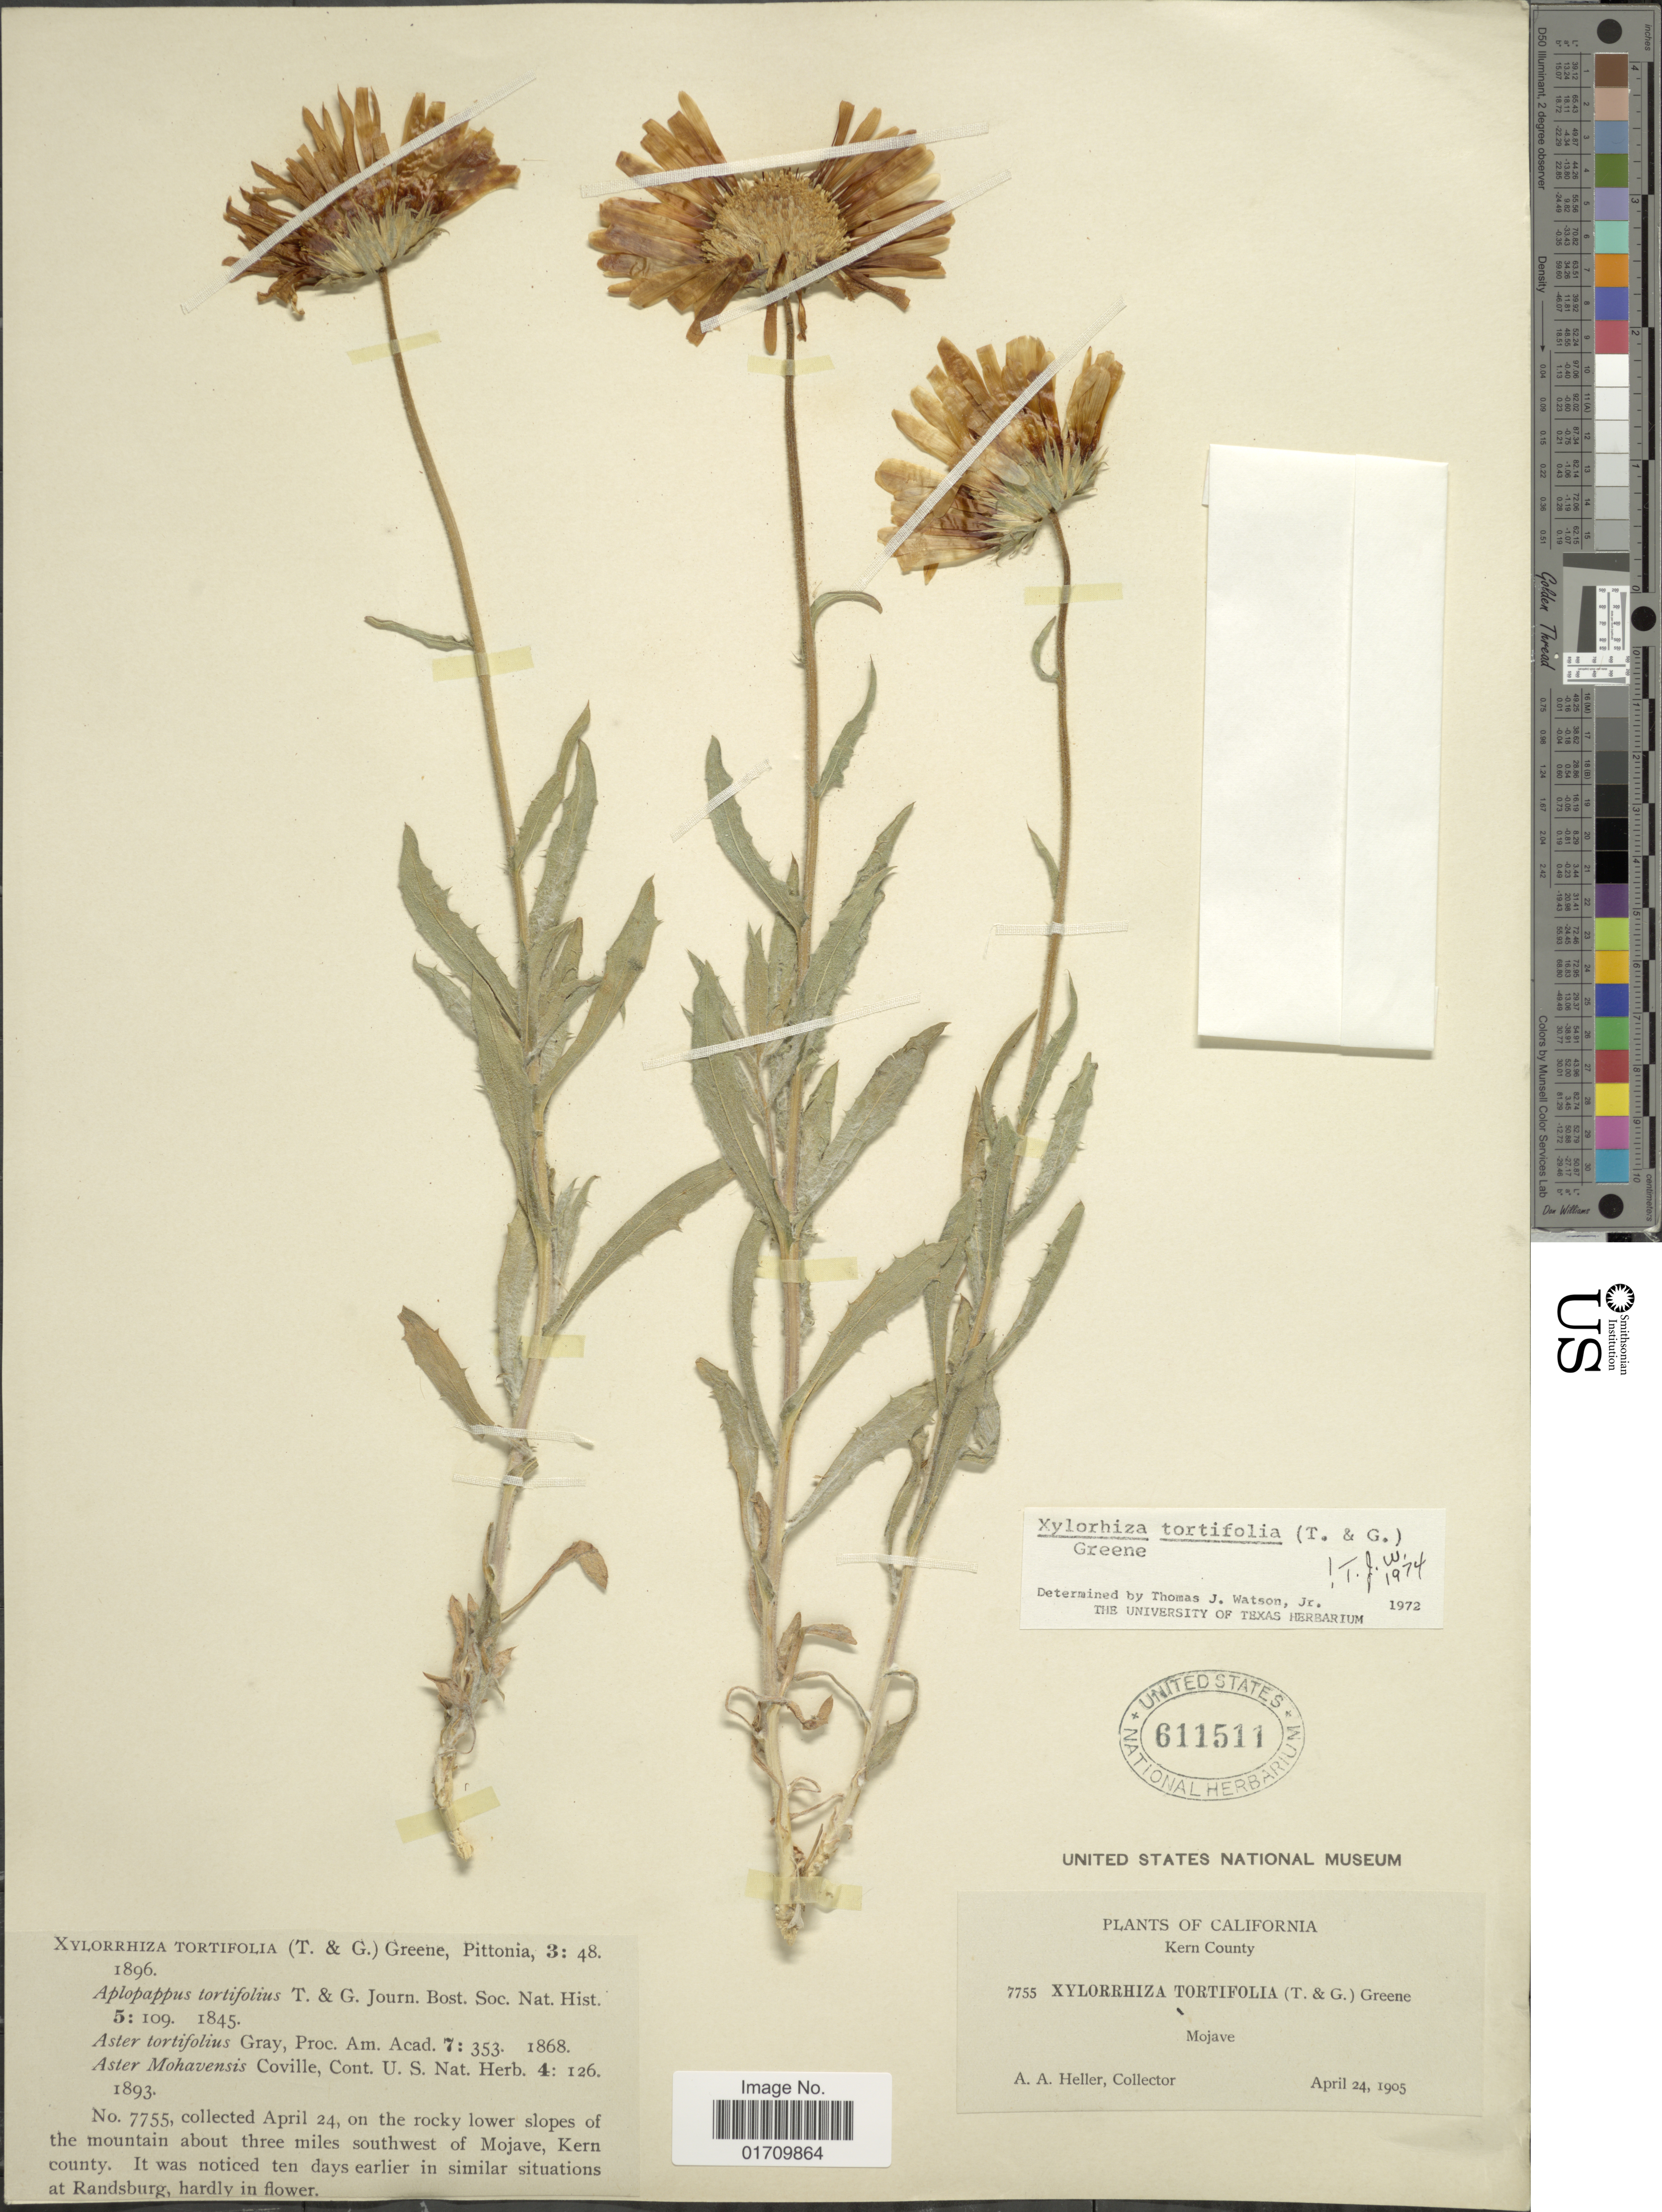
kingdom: Plantae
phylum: Tracheophyta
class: Magnoliopsida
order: Asterales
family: Asteraceae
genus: Xylorhiza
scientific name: Xylorhiza tortifolia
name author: (Torr. & A. Gray) Greene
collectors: A. A. Heller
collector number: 7755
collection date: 1905-04-24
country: United States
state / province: California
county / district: Kern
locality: Kern County, about three miles southwest of MOjave, Kern County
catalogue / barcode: US 611511